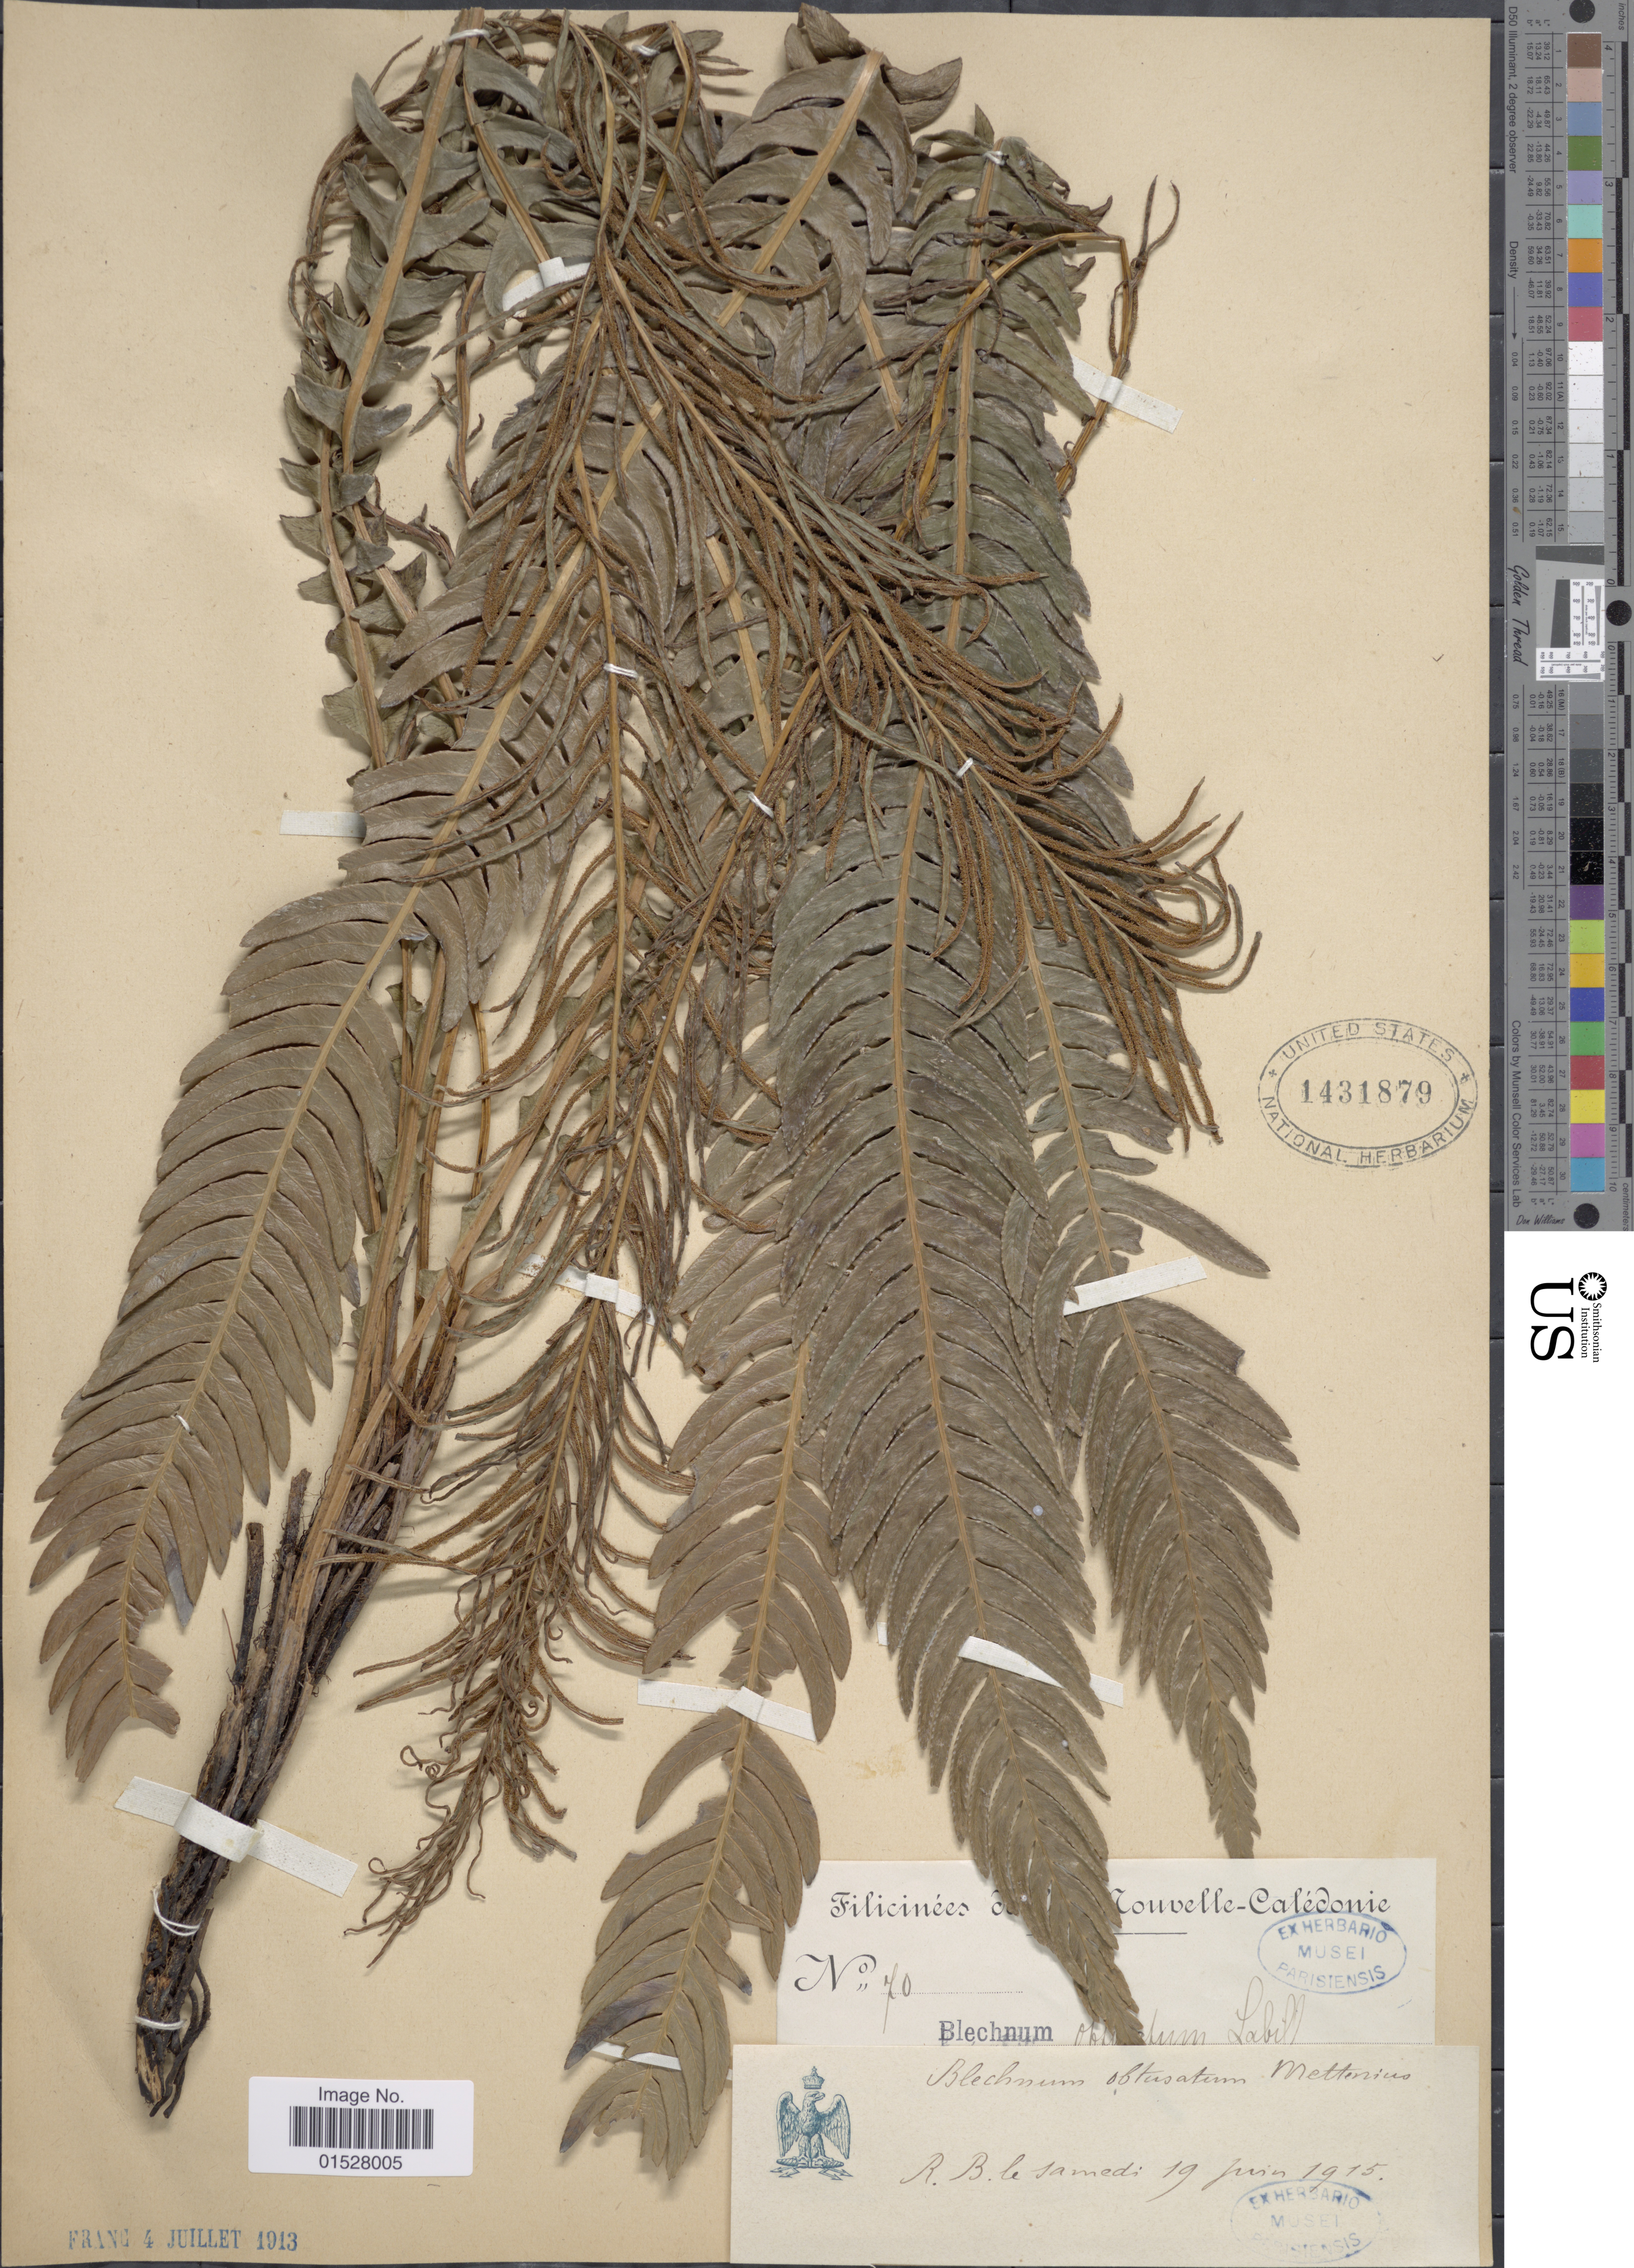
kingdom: Plantae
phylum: Tracheophyta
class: Polypodiopsida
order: Polypodiales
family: Blechnaceae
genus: Blechnum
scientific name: Blechnum obtusatum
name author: (Labill.) Mett.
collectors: R. B. le Jamedi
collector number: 70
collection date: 1915-06-19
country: New Caledonia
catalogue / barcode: US 1431879